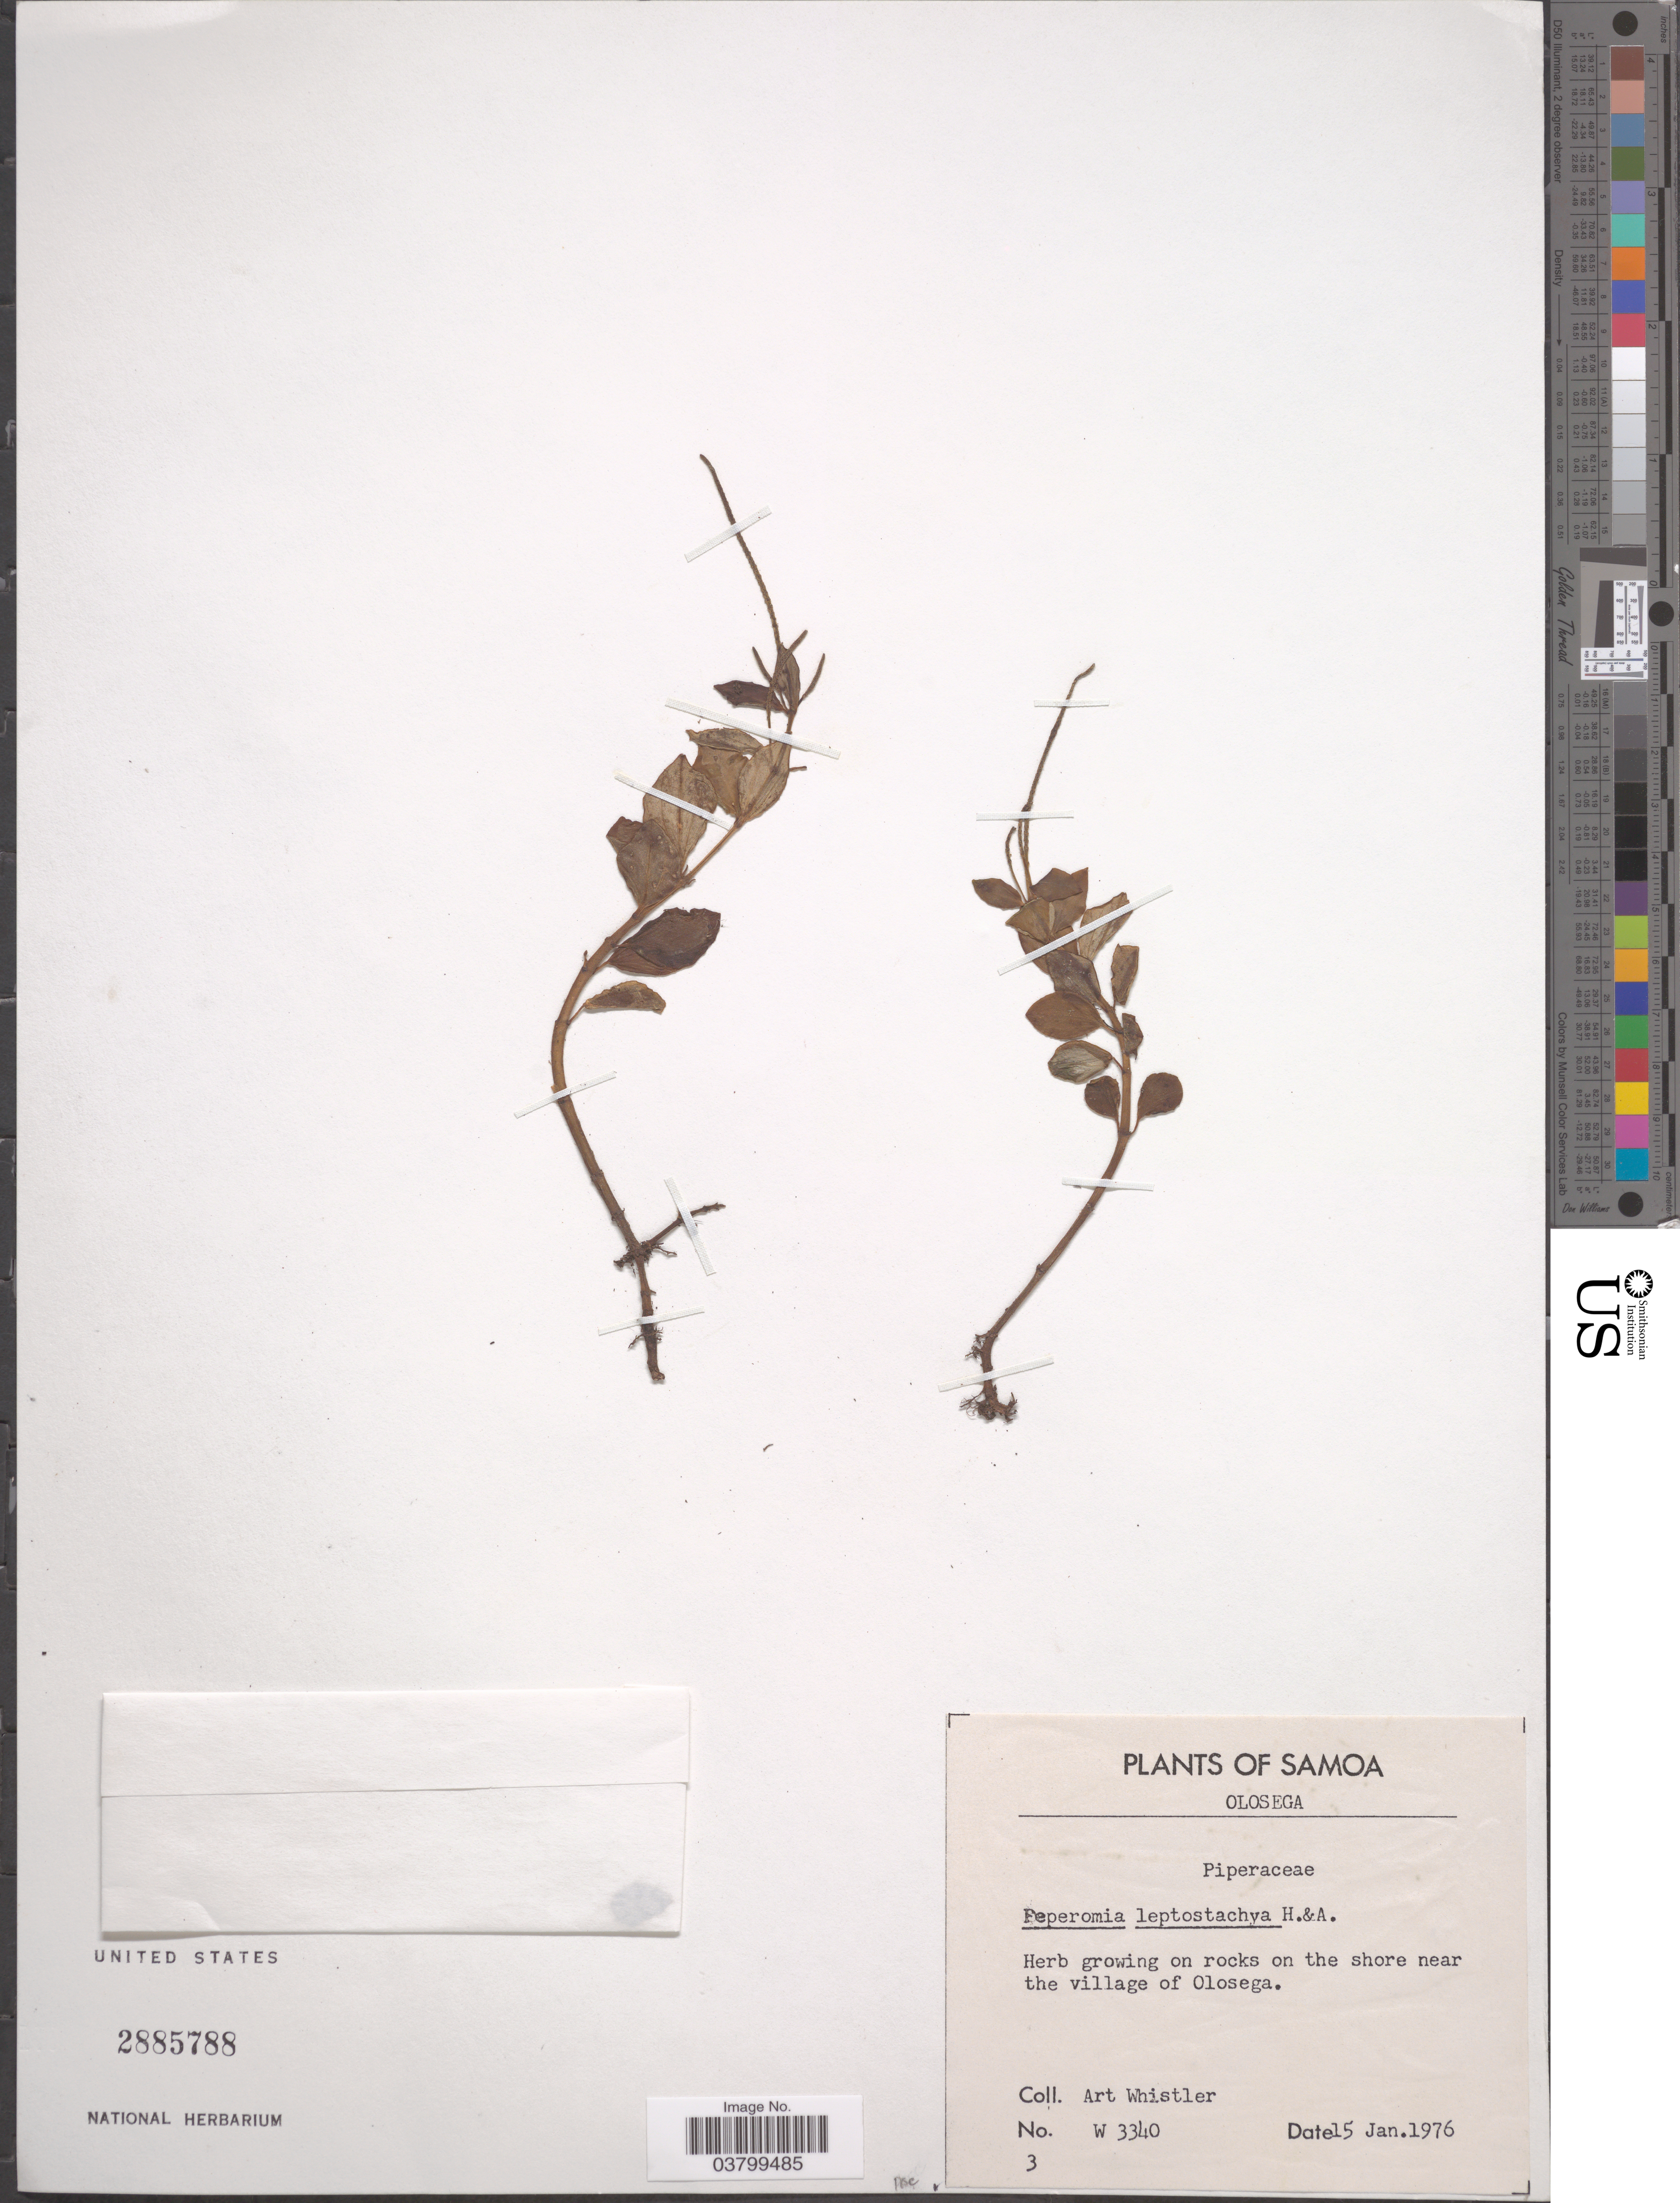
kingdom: Plantae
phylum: Tracheophyta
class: Magnoliopsida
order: Piperales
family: Piperaceae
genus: Peperomia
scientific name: Peperomia leptostachya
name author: Hook. & Arn.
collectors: A. Whistler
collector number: W3340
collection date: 1976-01-15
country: American Samoa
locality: Samoa, Olosega. On rocks on the shore near the village of Olosega.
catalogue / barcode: US 2885788